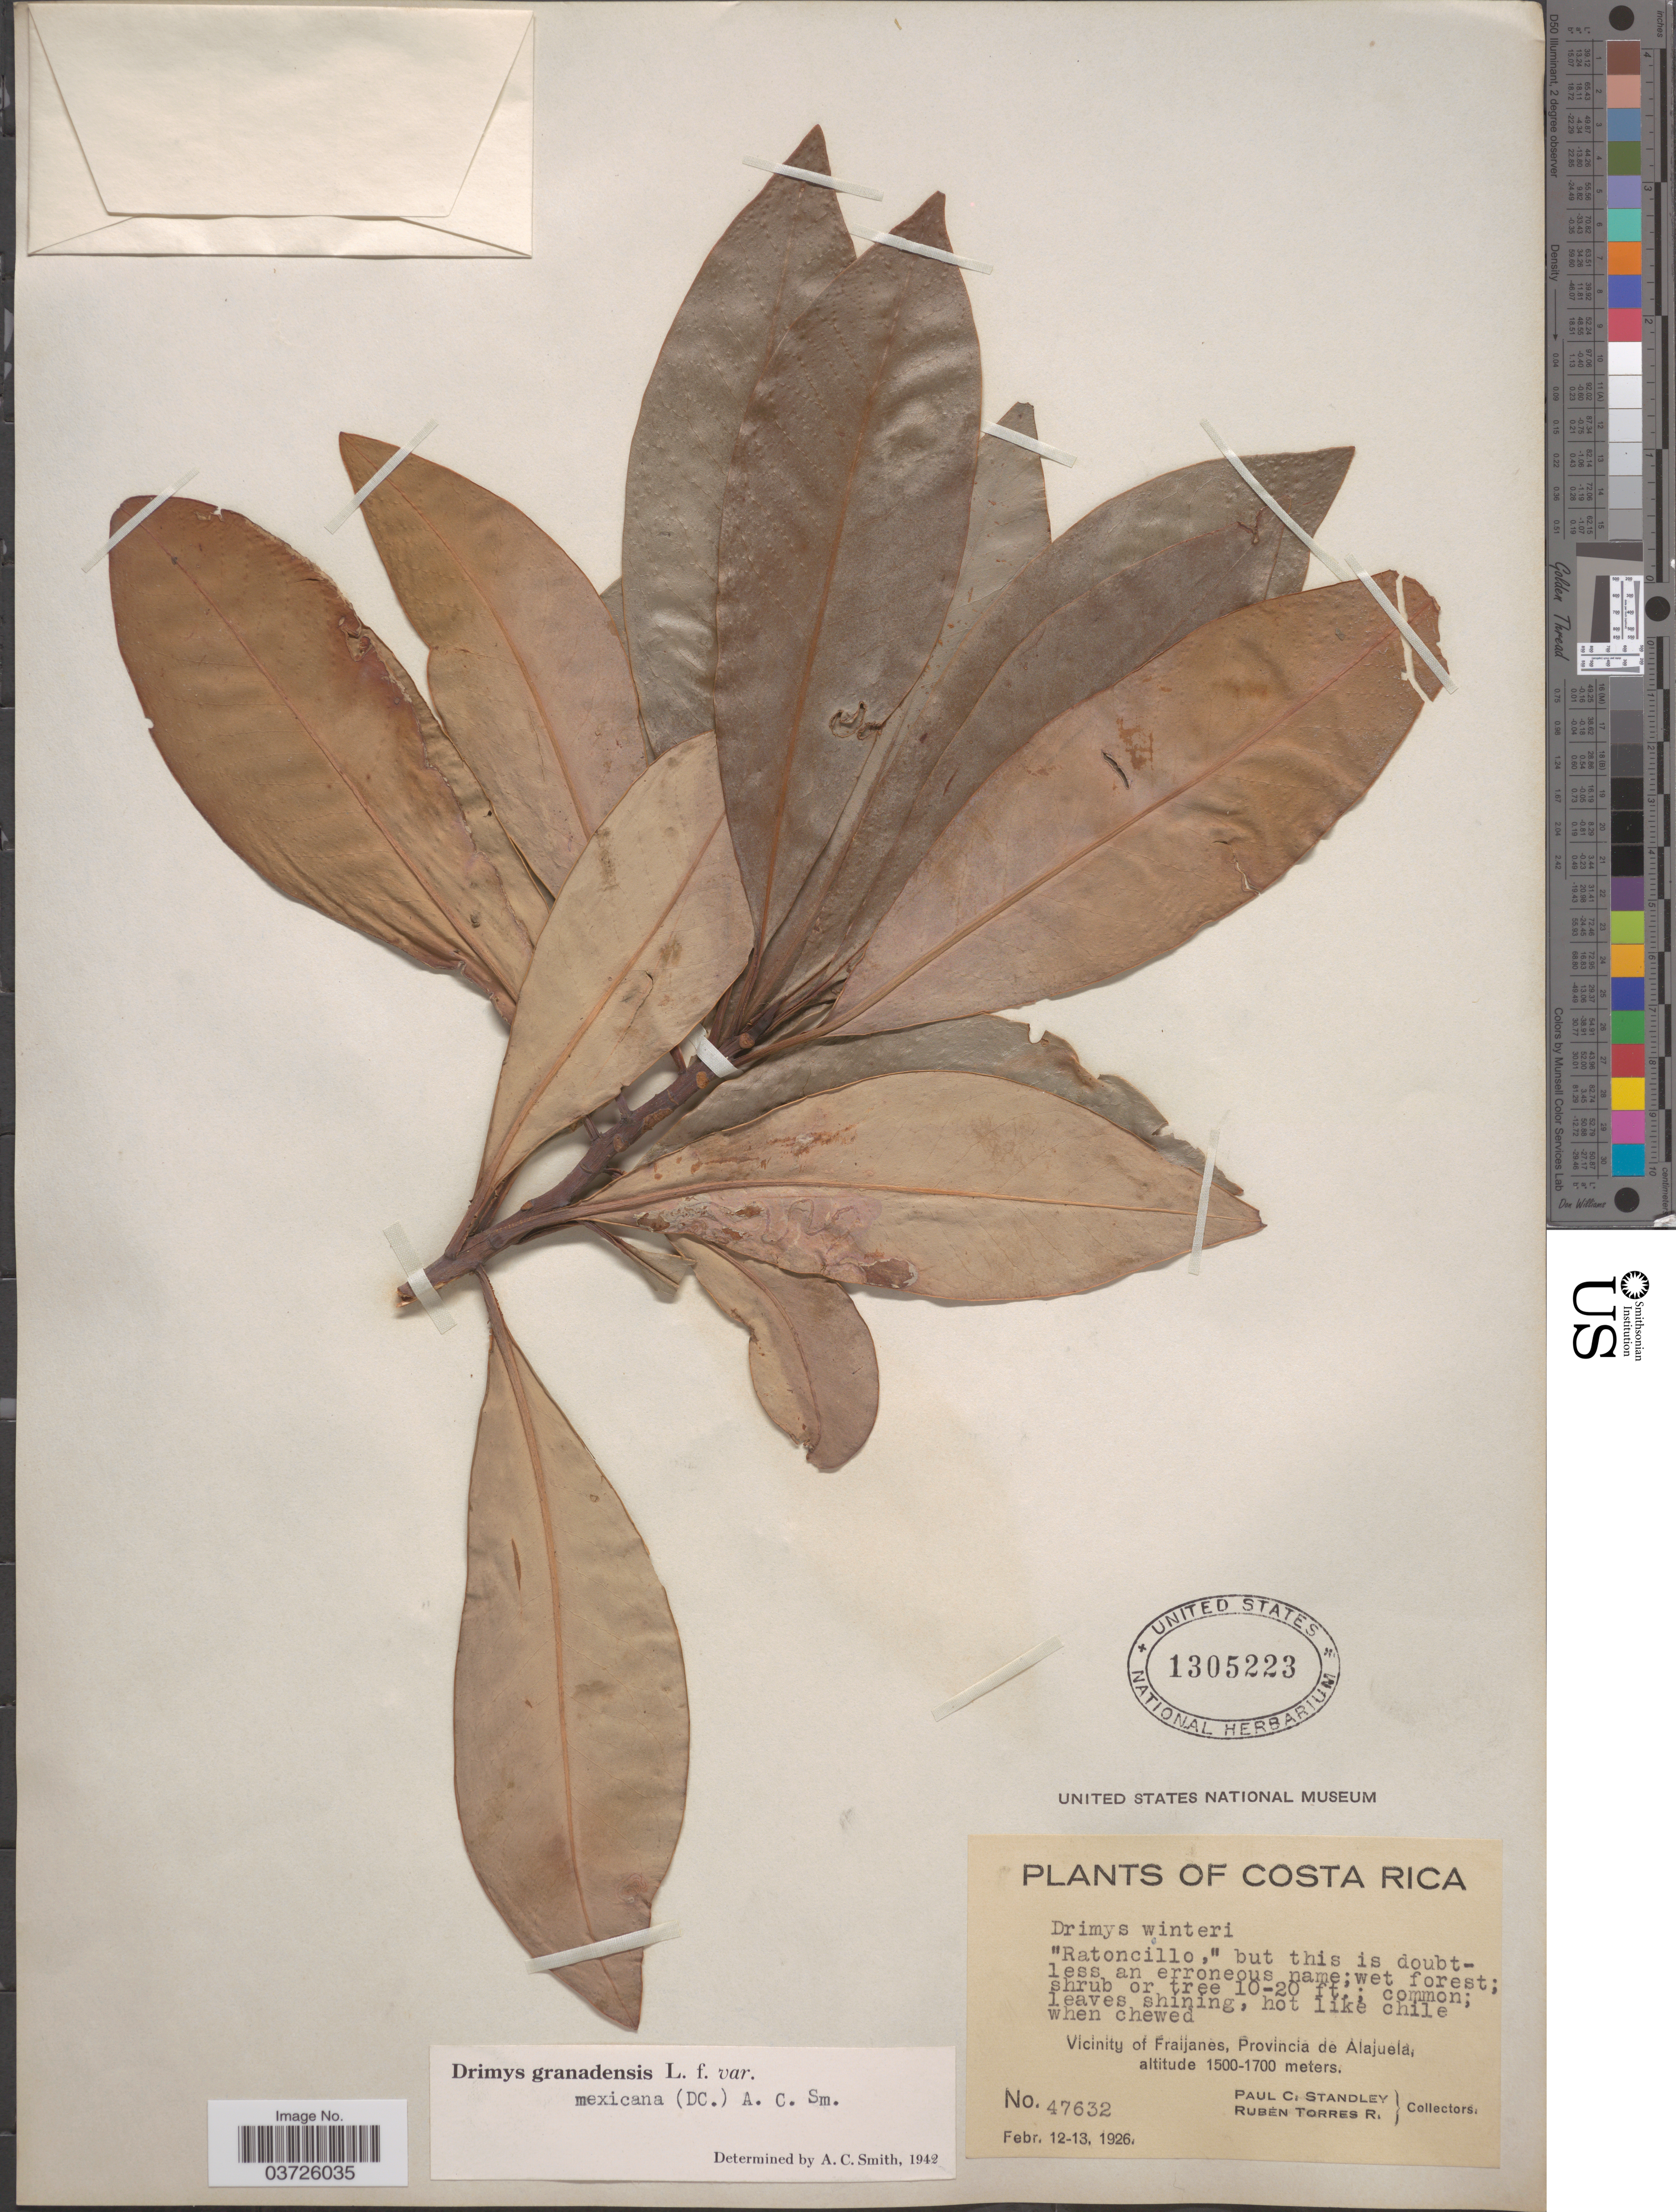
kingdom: Plantae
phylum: Tracheophyta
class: Magnoliopsida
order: Canellales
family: Winteraceae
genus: Drimys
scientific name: Drimys granadensis var. mexicana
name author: L. f.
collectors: P. C. Standley & R. Torres Rojas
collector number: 47632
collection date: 1926-02-12/1926-02-13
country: Costa Rica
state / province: Alajuela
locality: Vicinity of Fraijanes.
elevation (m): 1500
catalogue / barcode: US 1305223